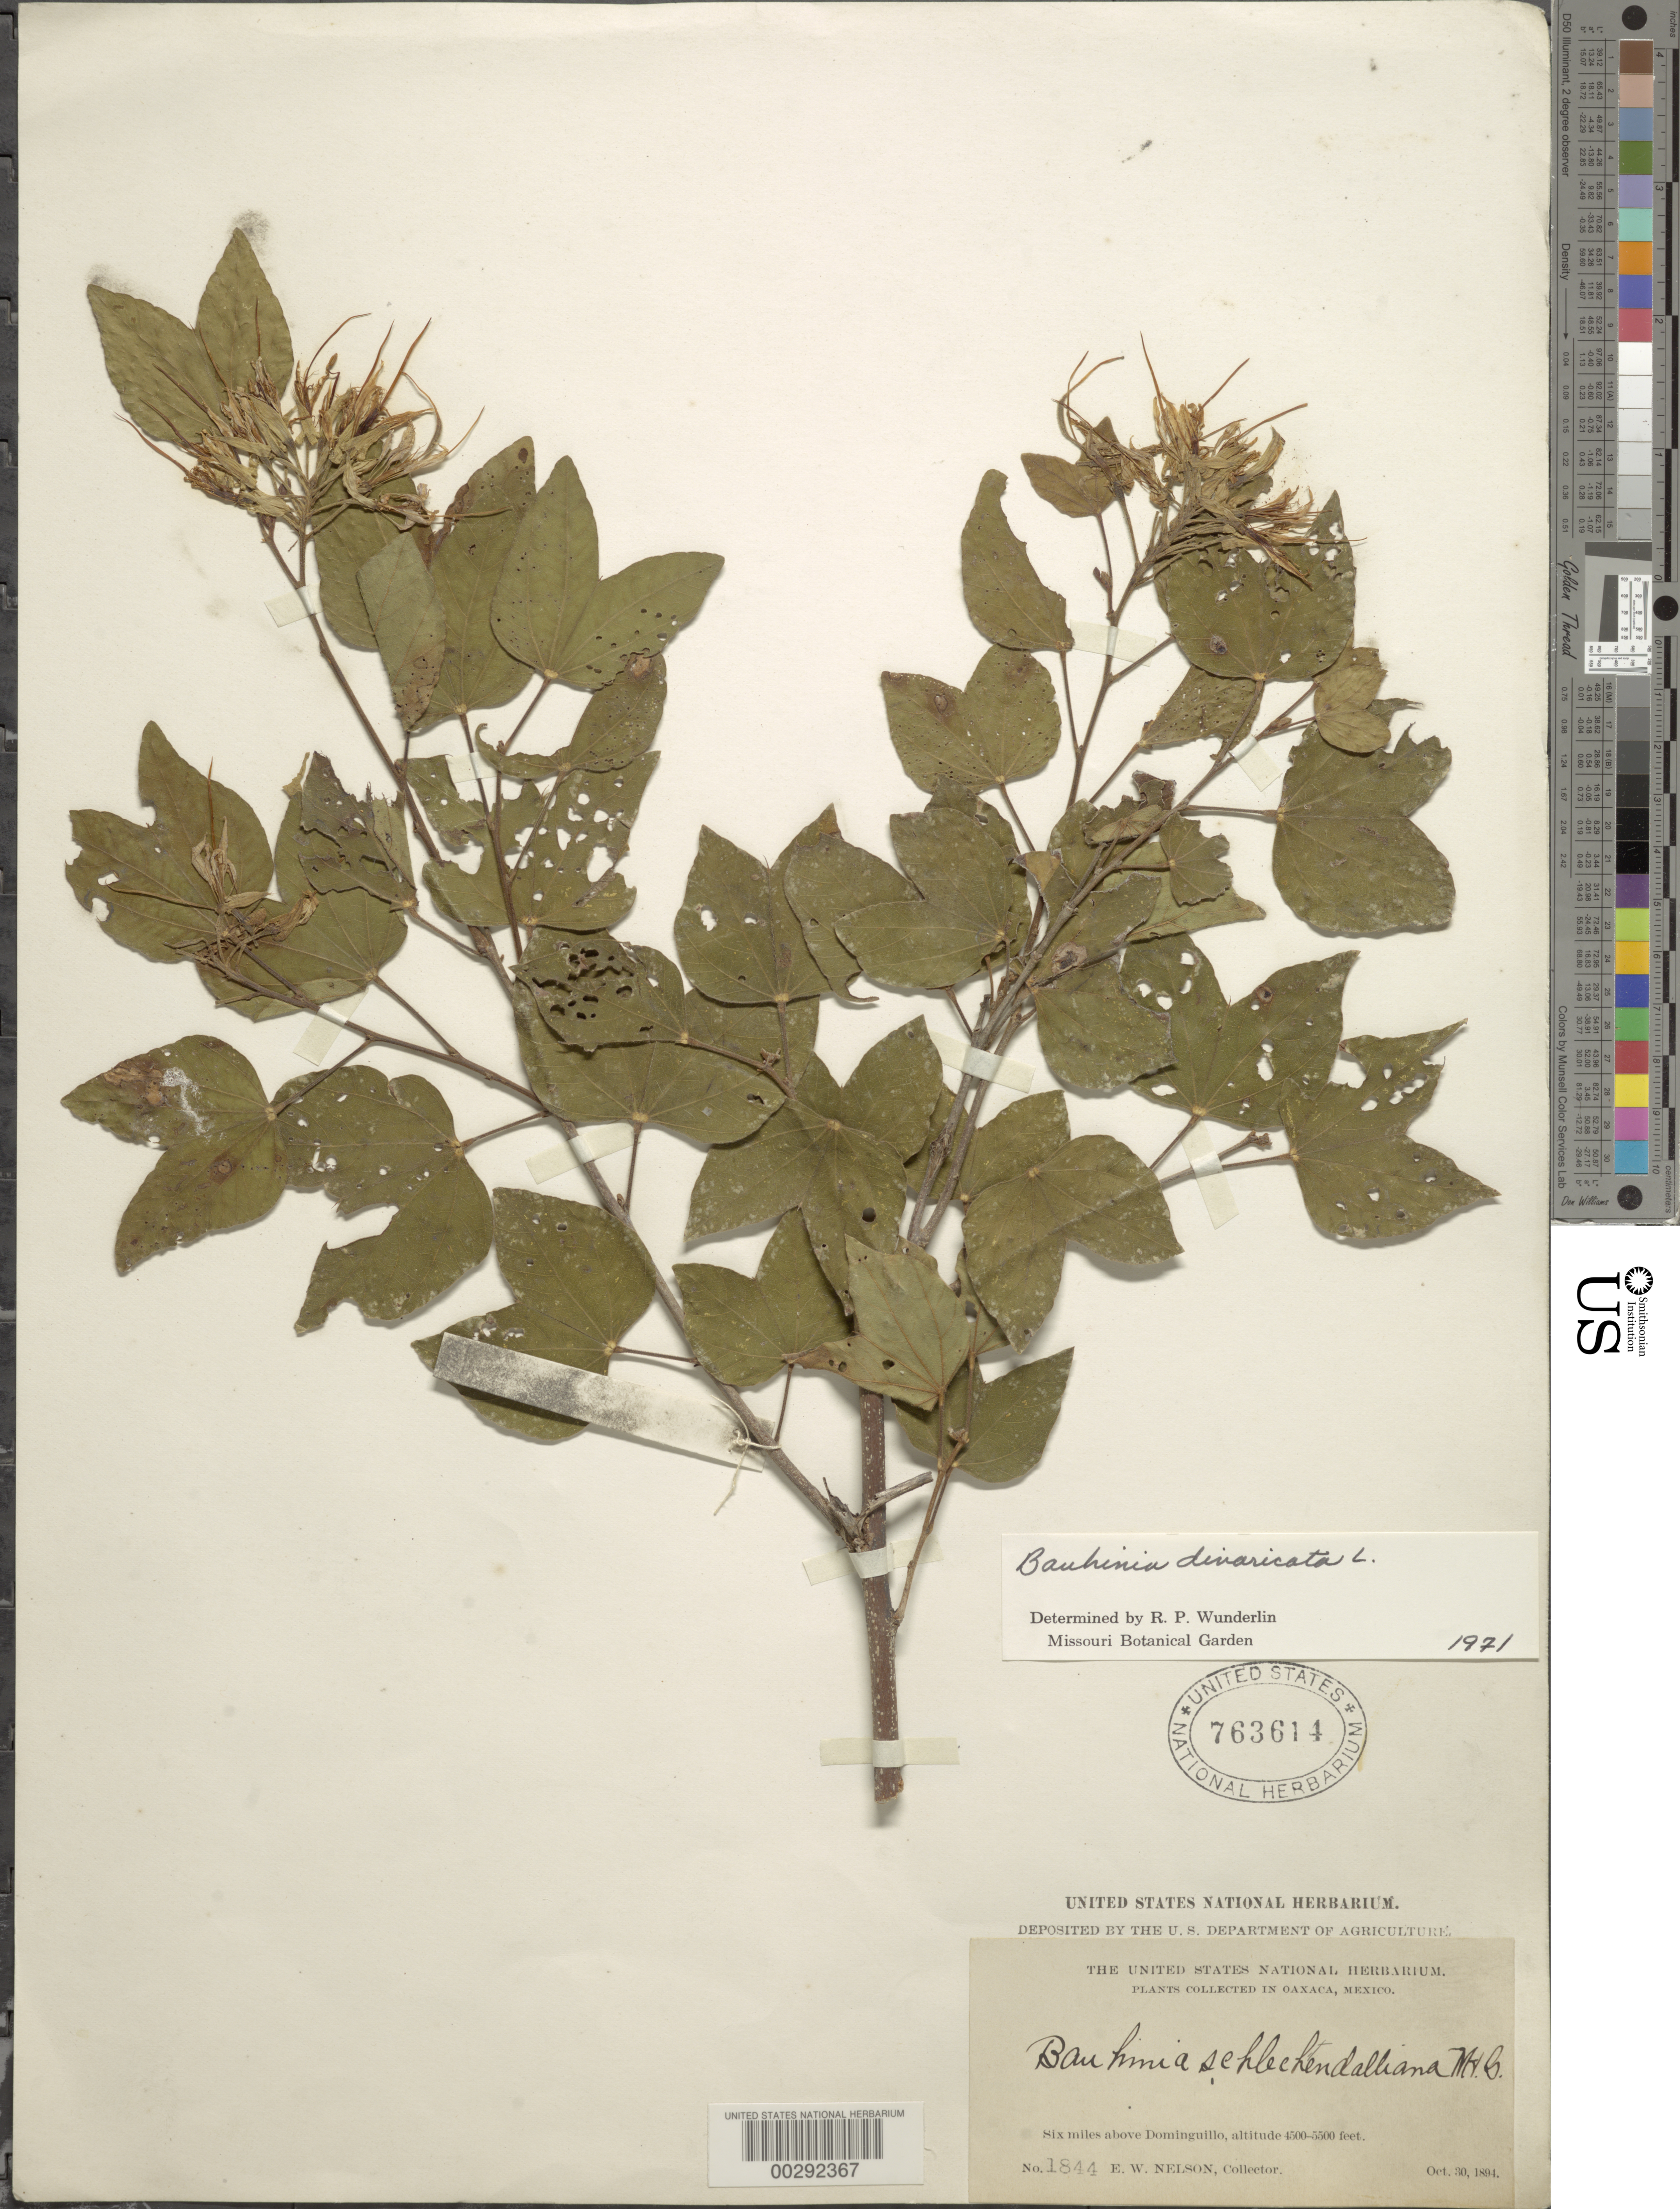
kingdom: Plantae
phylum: Tracheophyta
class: Magnoliopsida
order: Fabales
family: Fabaceae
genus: Bauhinia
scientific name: Bauhinia divaricata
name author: L.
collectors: E. W. Nelson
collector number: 1844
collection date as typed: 30 Oct 1894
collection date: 1894-10-30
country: Mexico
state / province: Oaxaca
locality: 6 mi above Dominguillo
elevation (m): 4500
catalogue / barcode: US 763614